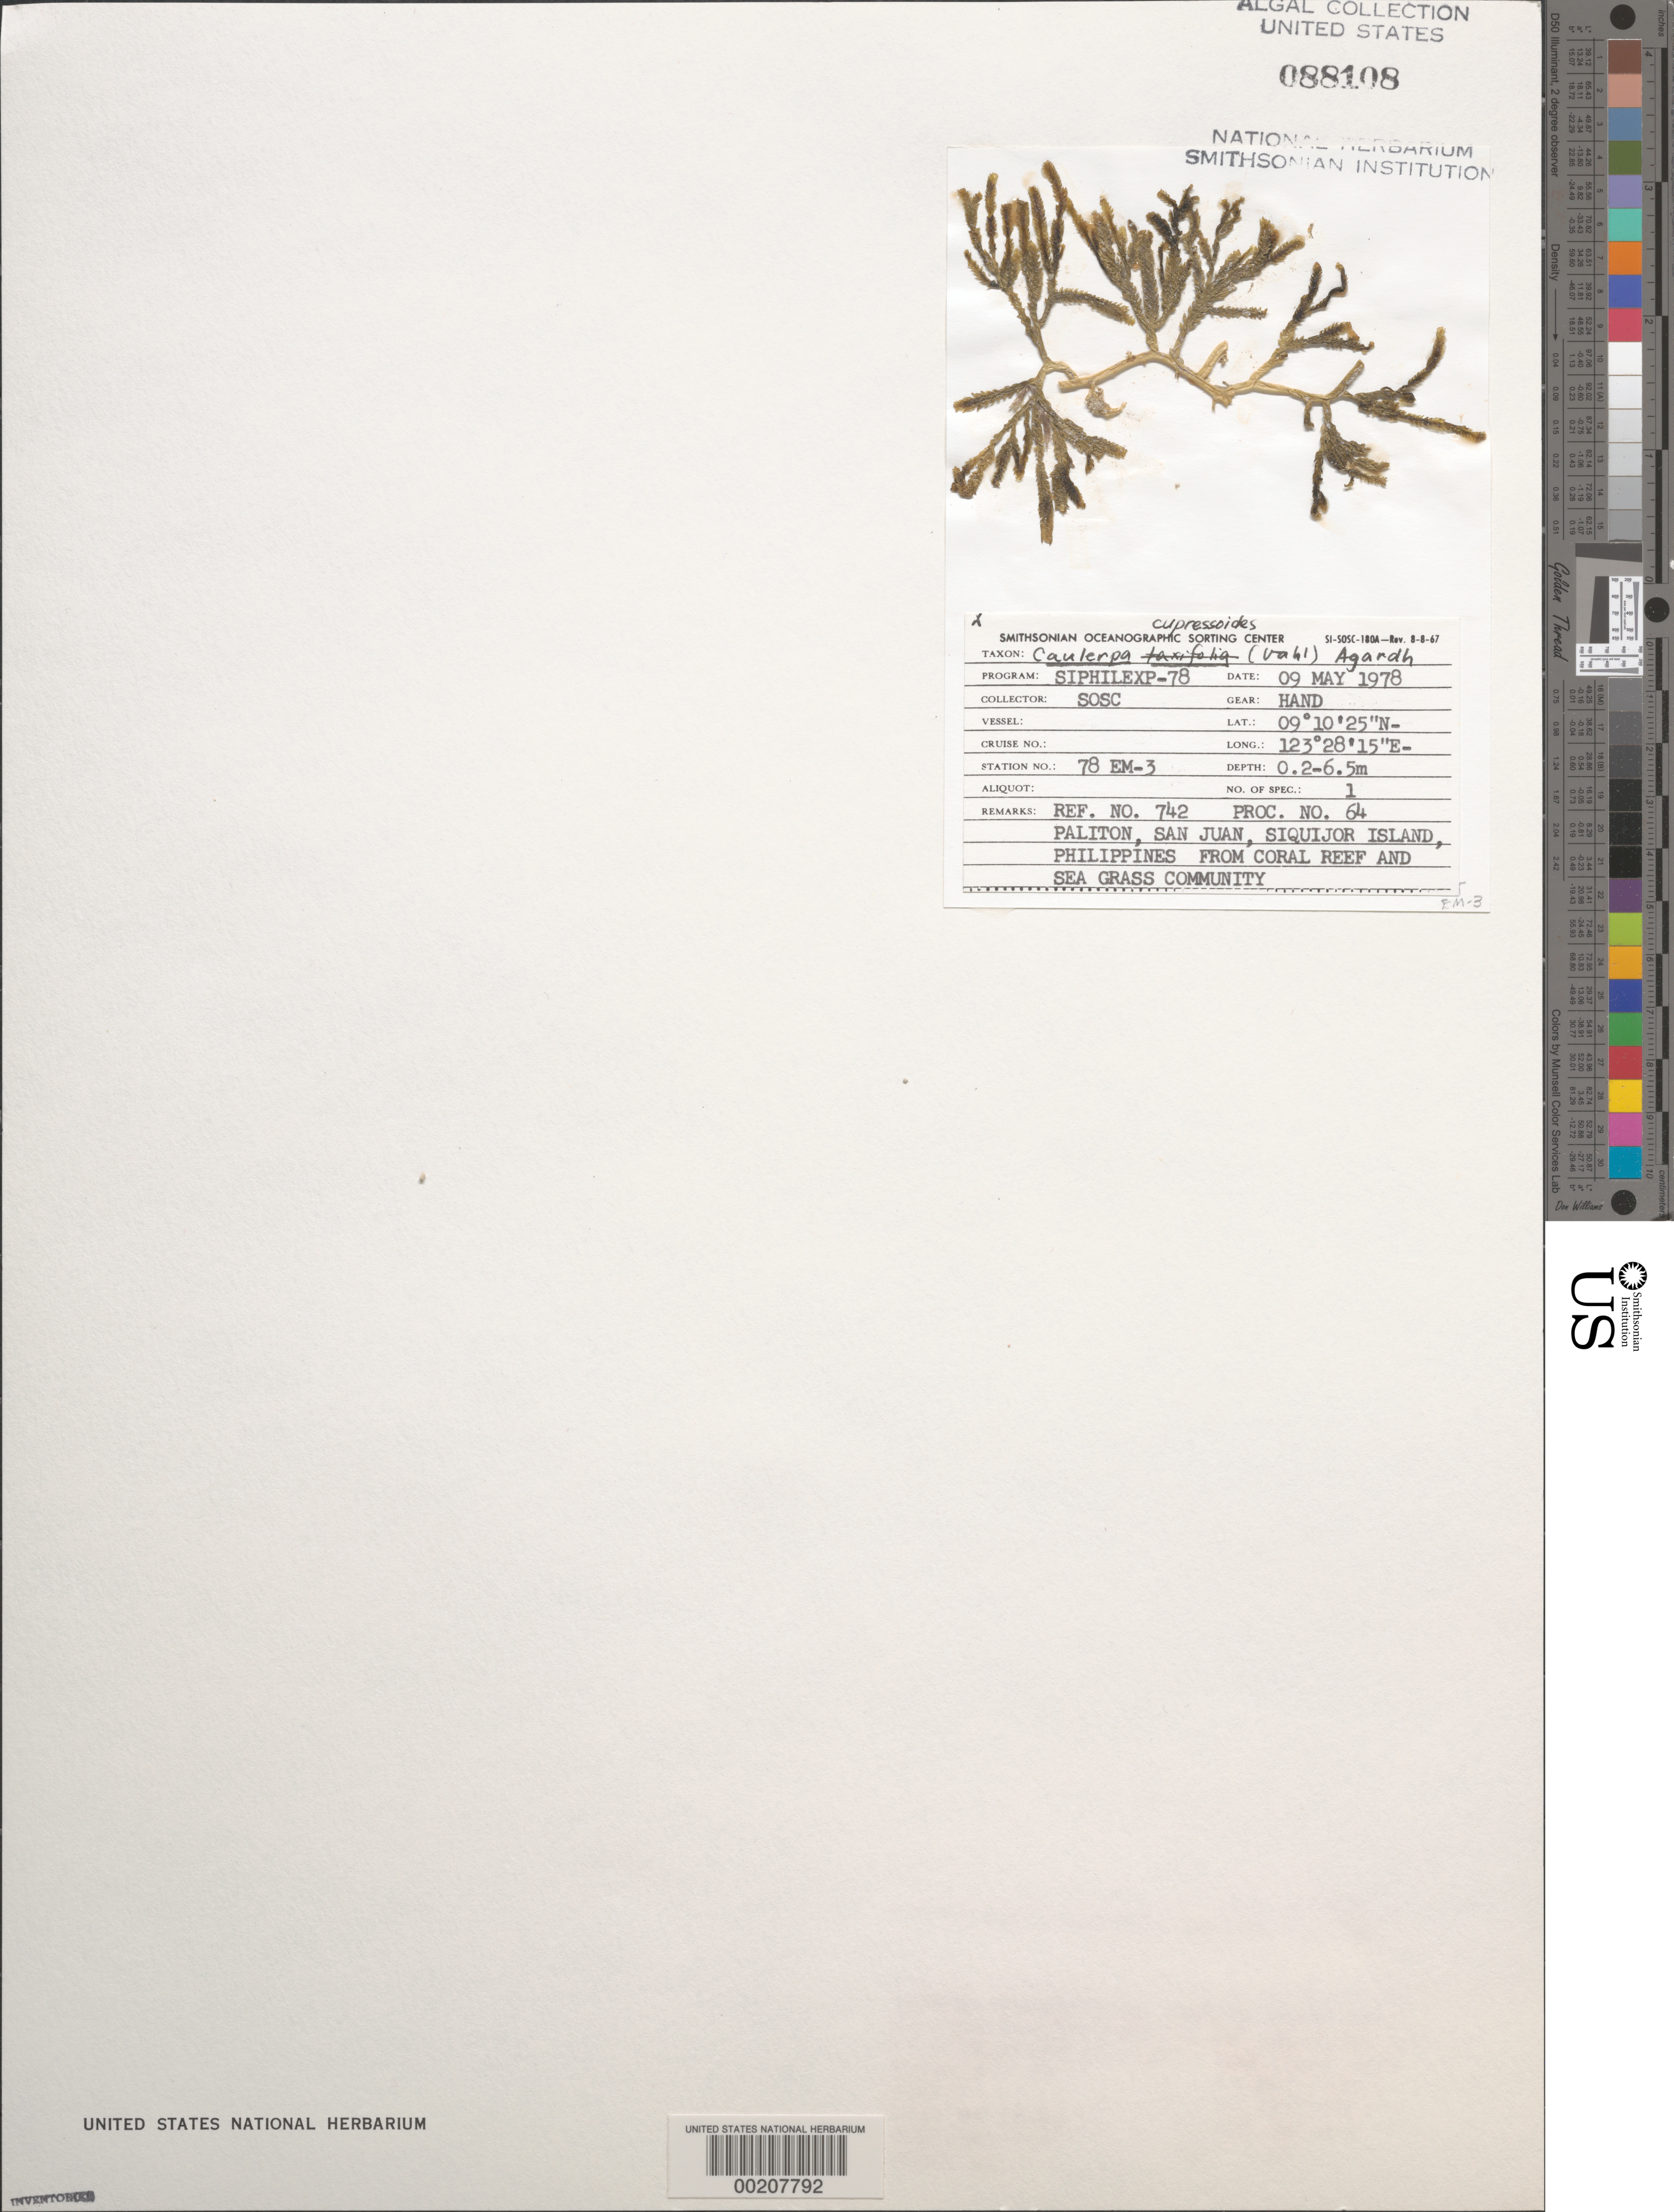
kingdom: Plantae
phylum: Chlorophyta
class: Ulvophyceae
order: Bryopsidales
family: Caulerpaceae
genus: Caulerpa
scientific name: Caulerpa cupressoides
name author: (Vahl) C. Agardh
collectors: SOSC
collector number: Station 78 Em-3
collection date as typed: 09 May 1978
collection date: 1978-05-09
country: Philippines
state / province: Central Visayas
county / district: Siquijor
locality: Visayan. Paliton, san juan, siquijor island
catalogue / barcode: US 88108